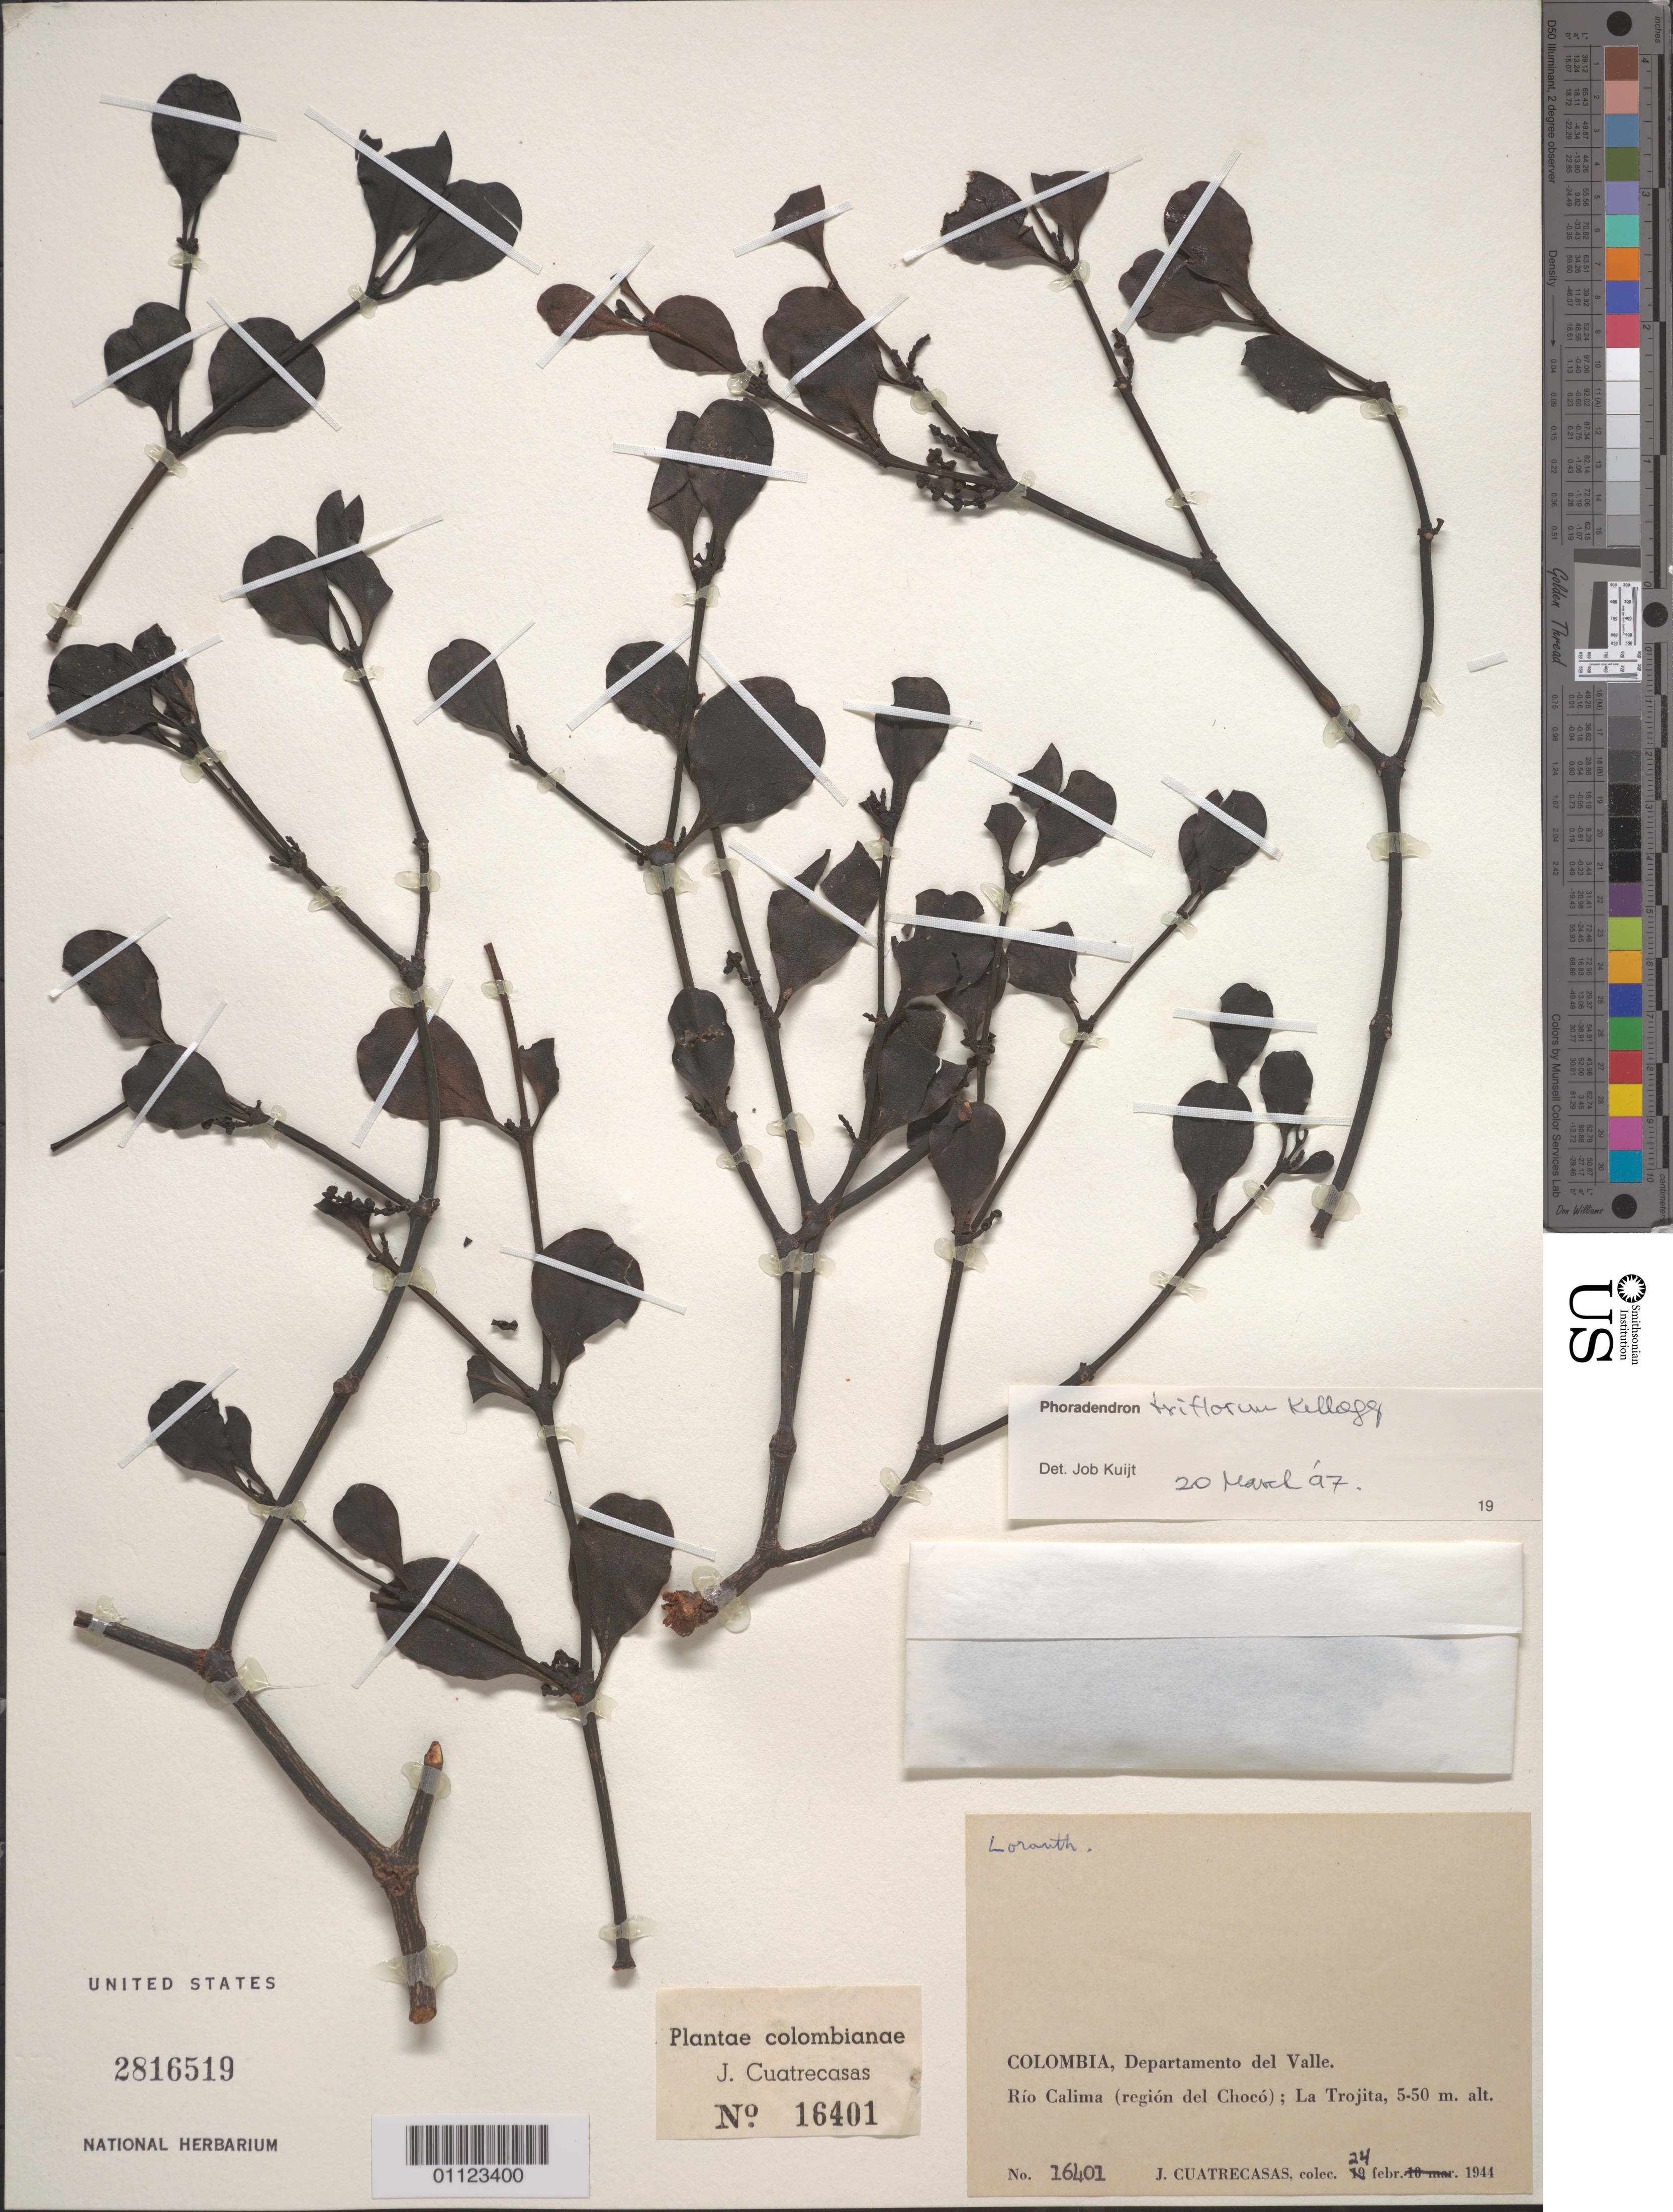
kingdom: Plantae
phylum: Tracheophyta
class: Magnoliopsida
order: Santalales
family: Viscaceae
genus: Phoradendron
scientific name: Phoradendron triflorum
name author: E.A. Kellogg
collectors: J. Cuatrecasas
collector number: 16401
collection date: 1944-02-24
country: Colombia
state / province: Valle del Cauca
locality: Río Calima (región del Chocó); La Trojita.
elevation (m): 5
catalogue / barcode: US 2816519